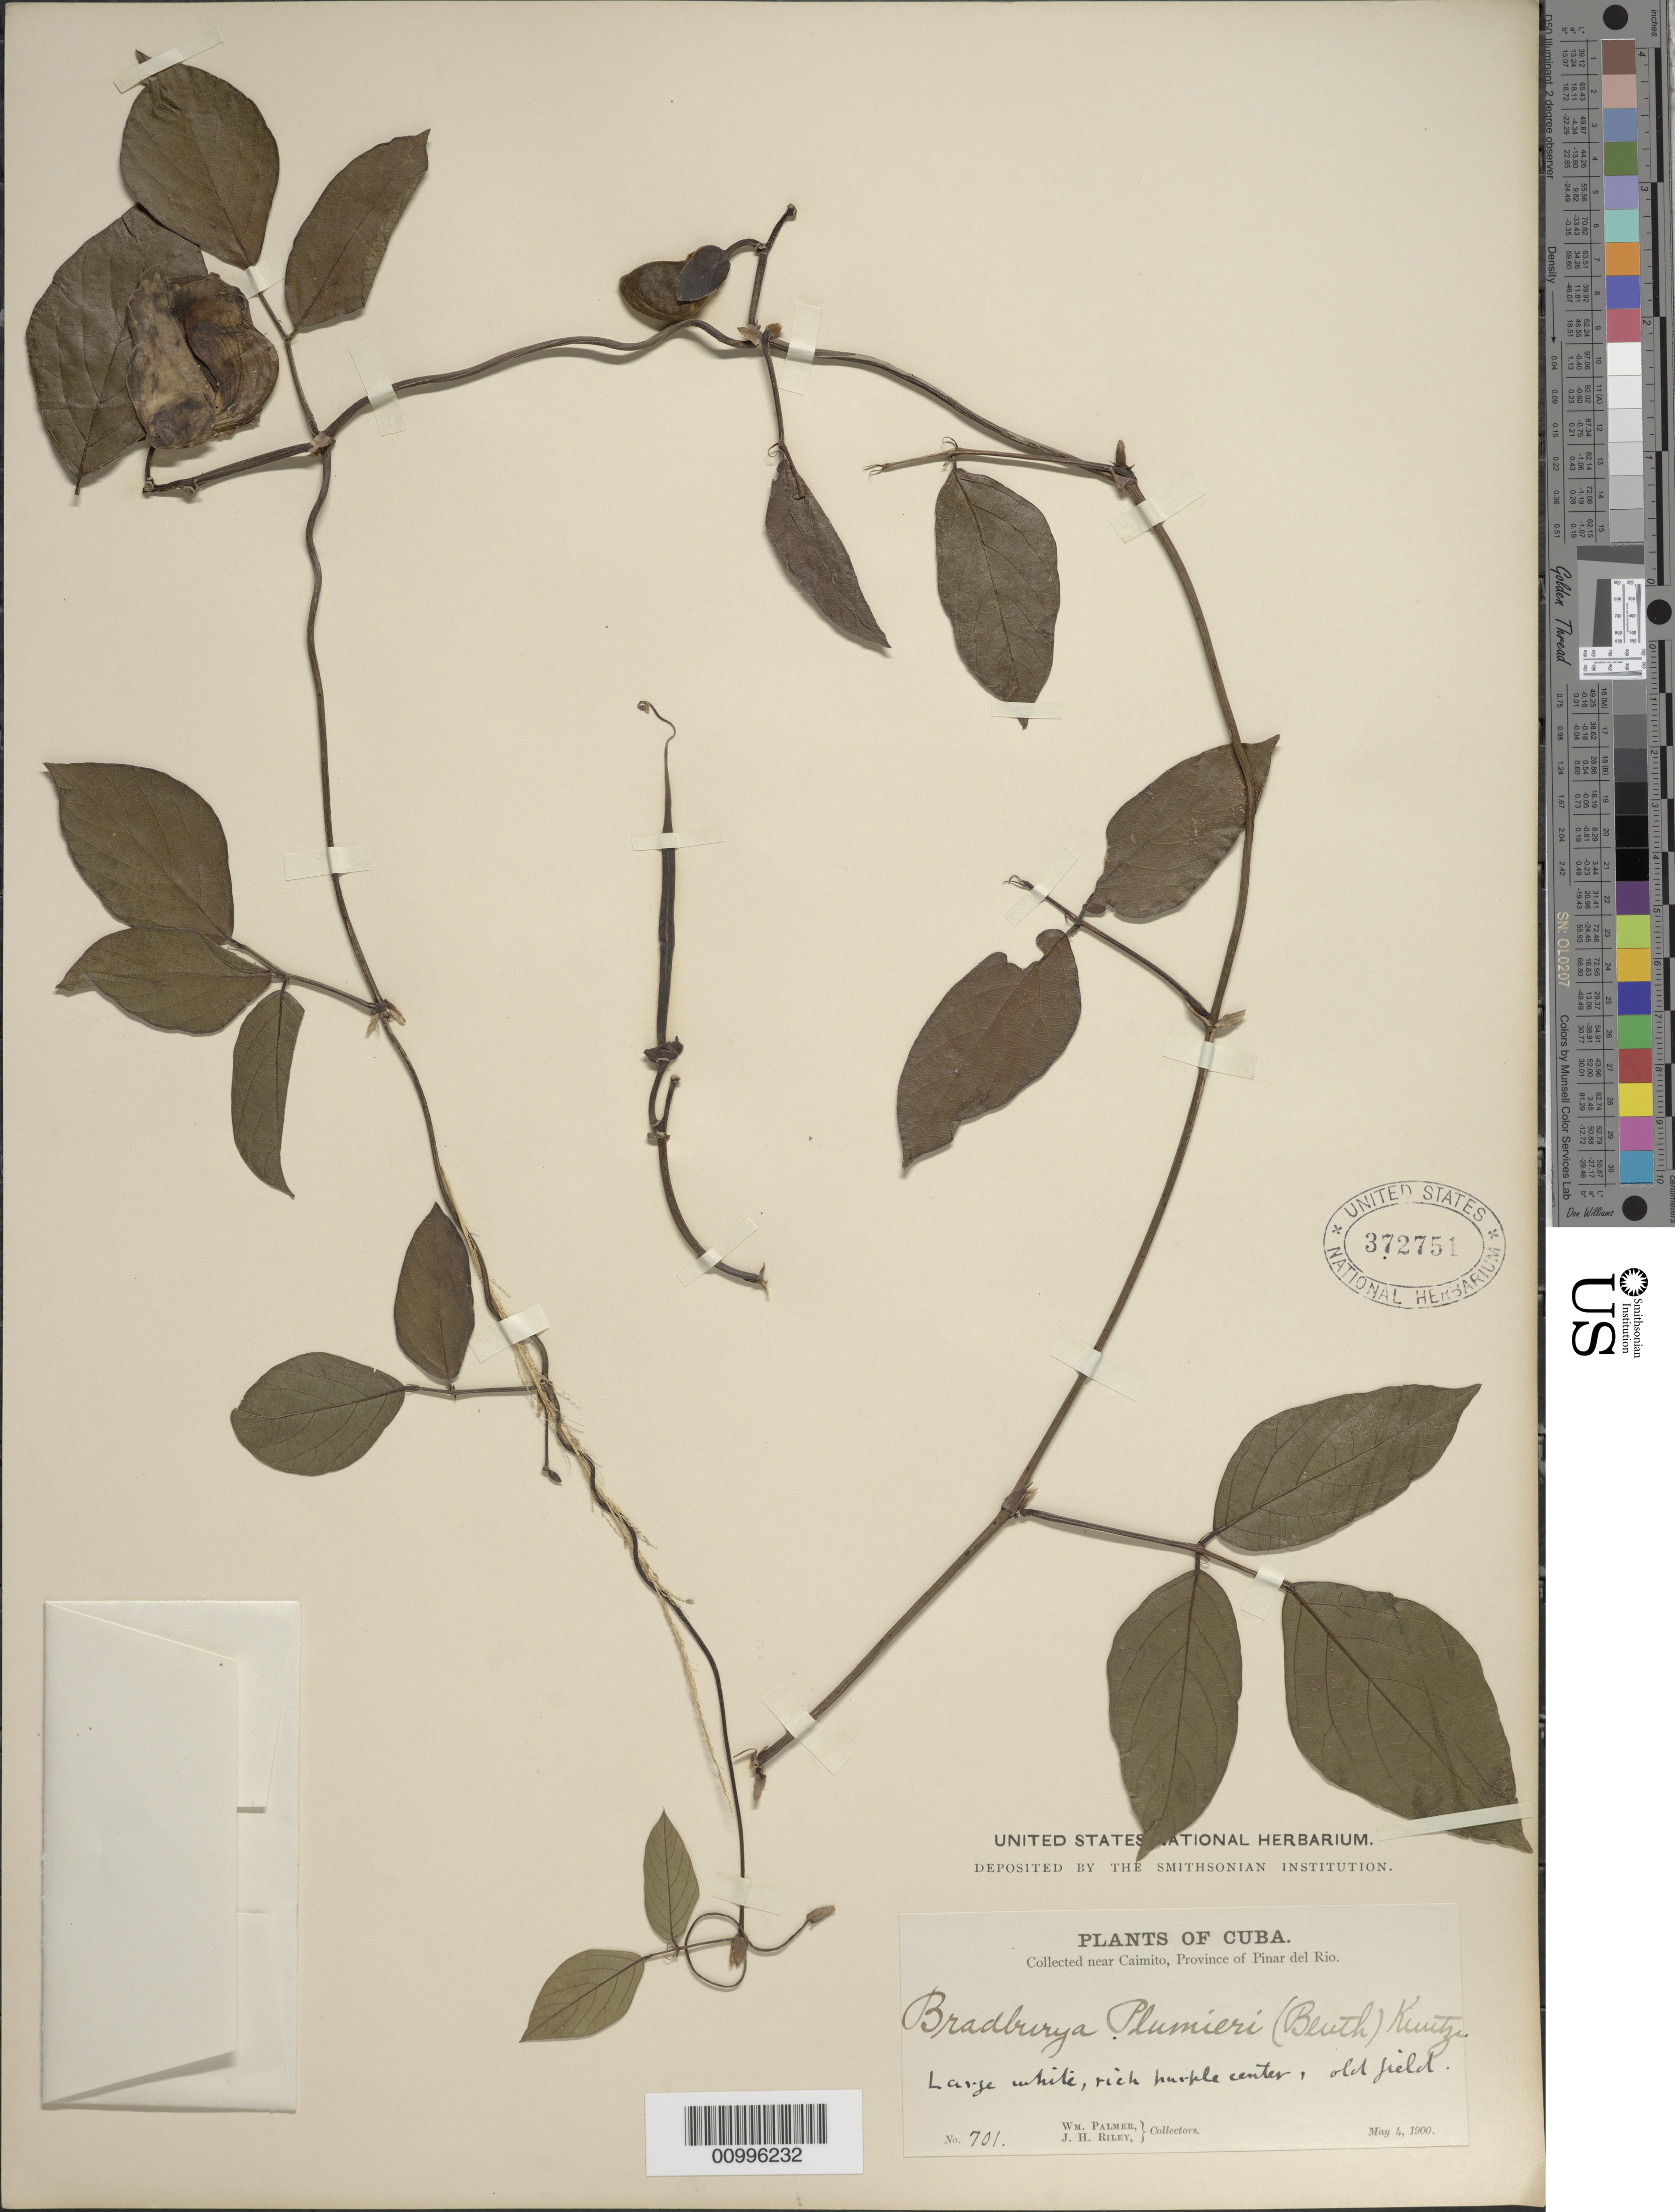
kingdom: Plantae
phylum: Tracheophyta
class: Magnoliopsida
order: Fabales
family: Fabaceae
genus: Centrosema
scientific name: Centrosema plumieri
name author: (Turpin ex Pers.) Benth.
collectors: W. Palmer & J. H. Riley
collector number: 701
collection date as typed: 04 May 1900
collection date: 1900-05-04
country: Cuba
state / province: Pinar del Rio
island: Cuba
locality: Pinar del Rio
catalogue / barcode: US 372751